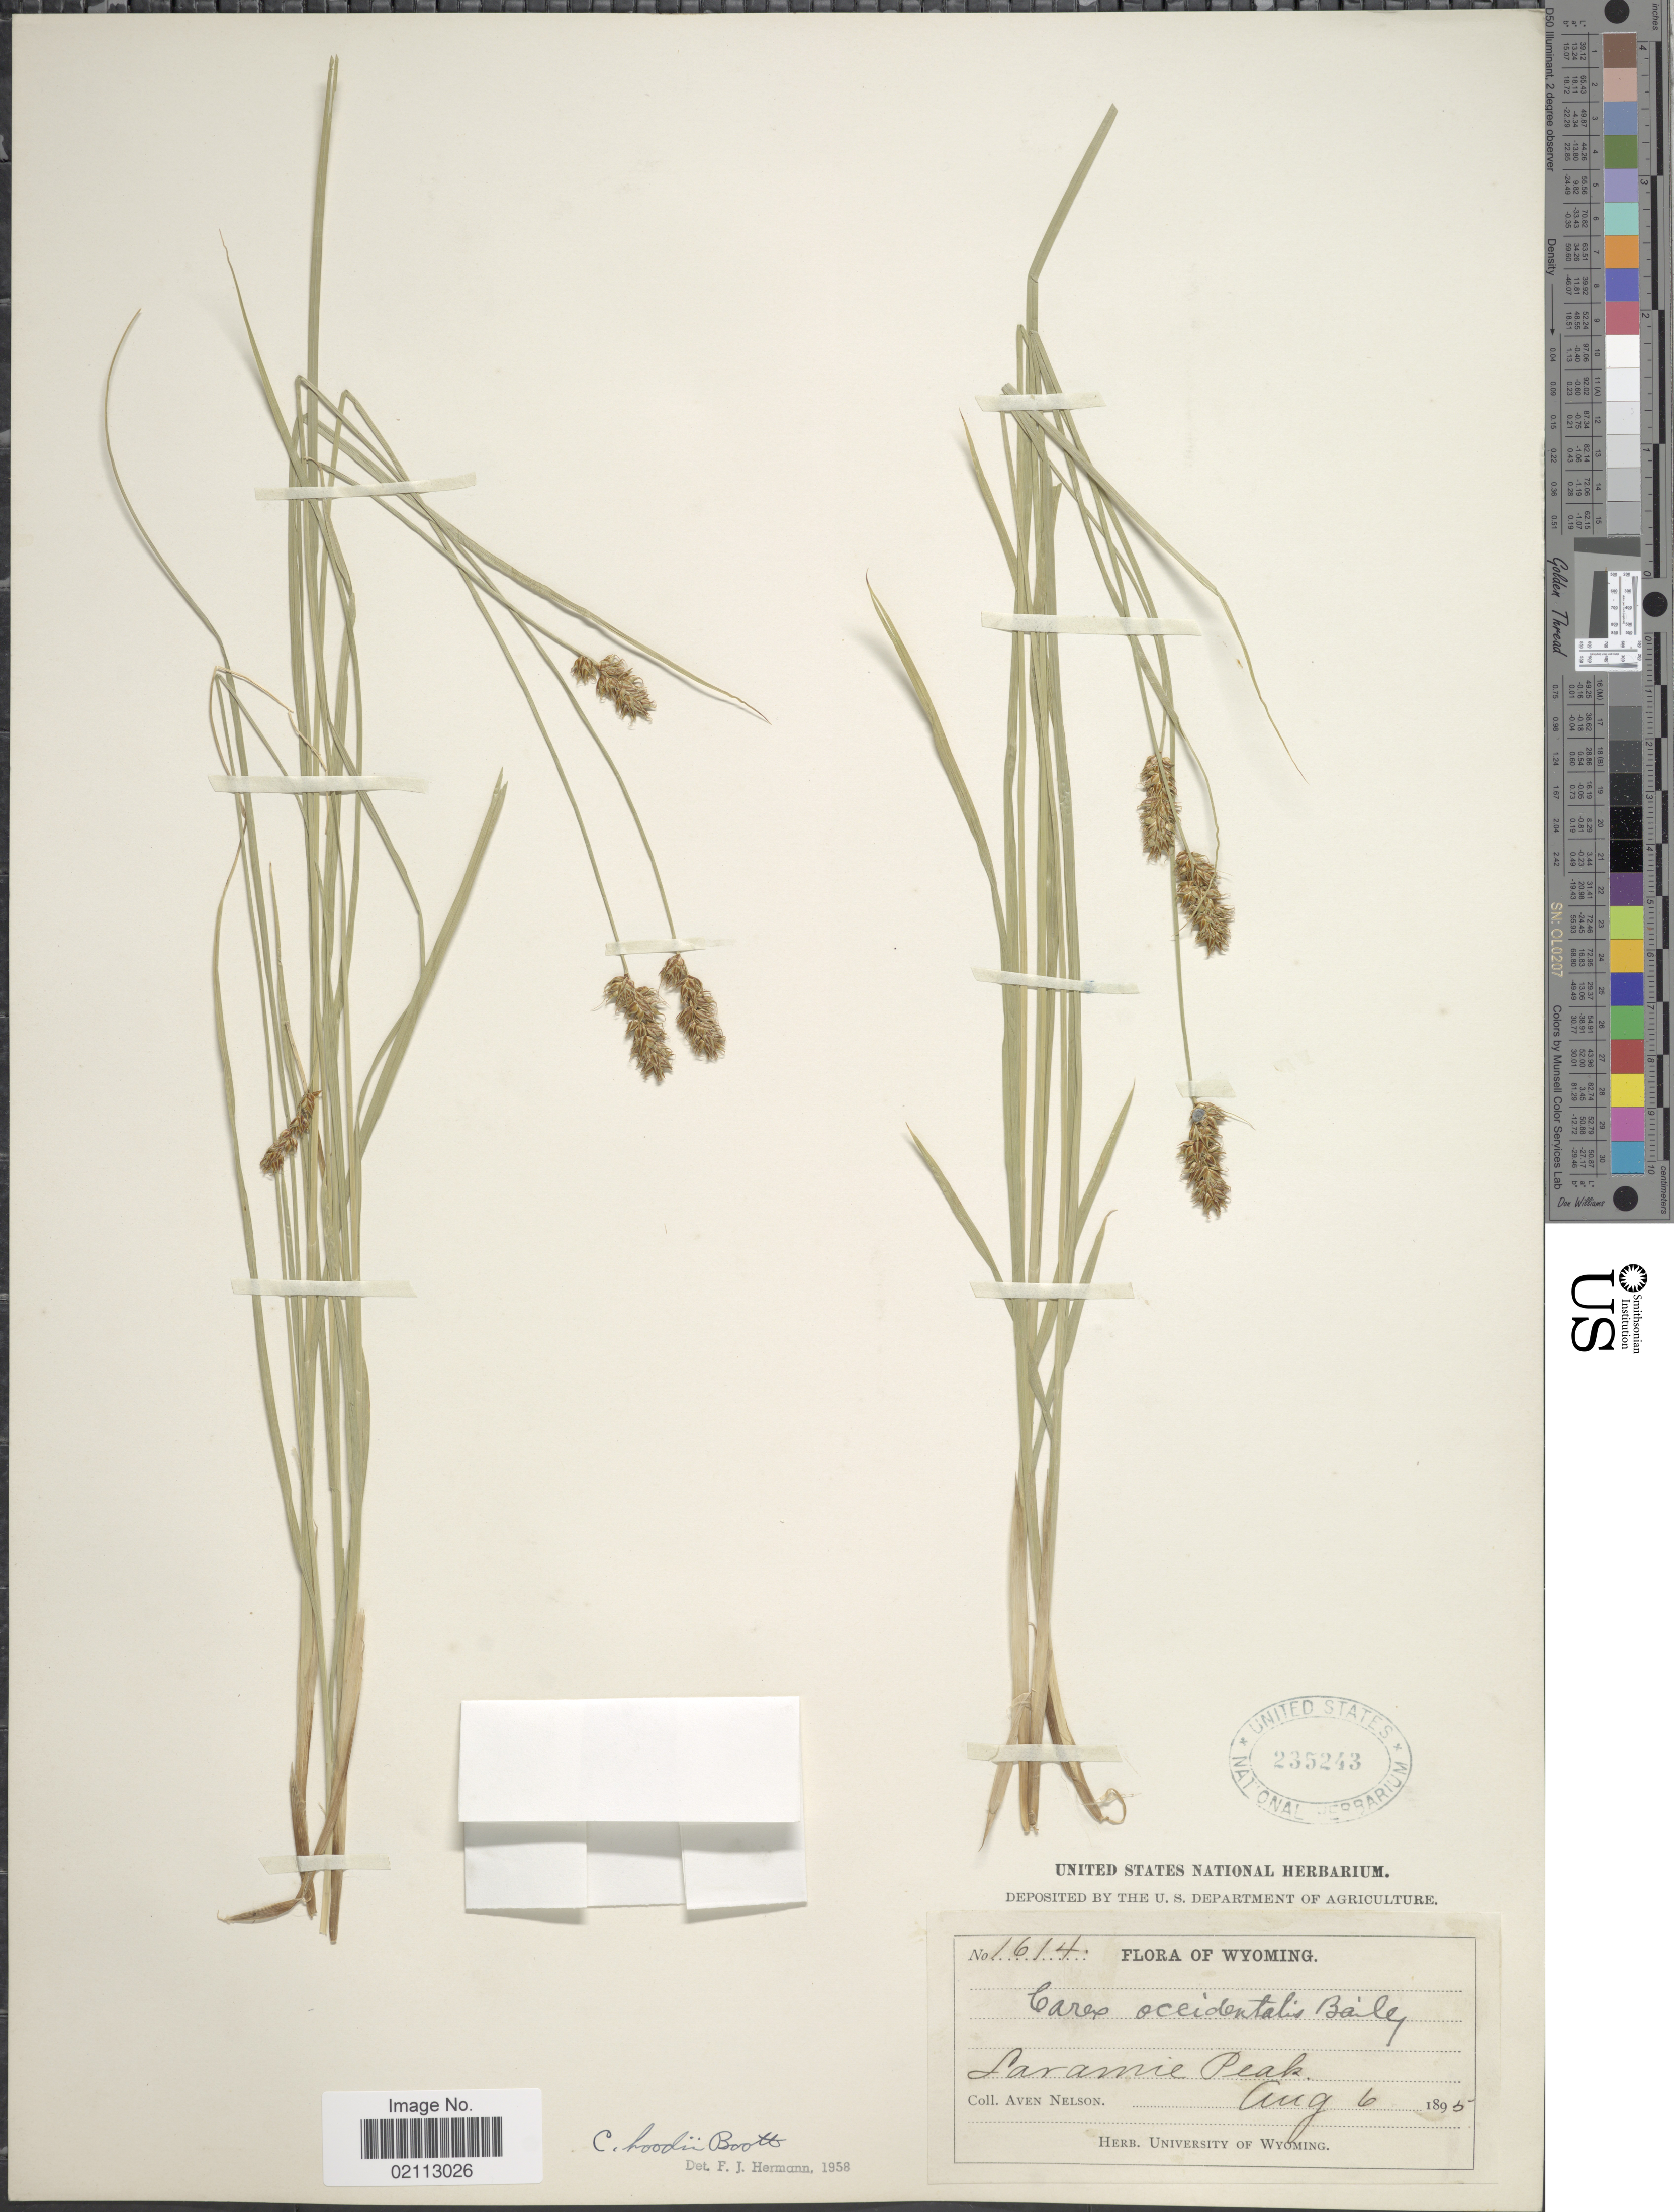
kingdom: Plantae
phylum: Tracheophyta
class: Liliopsida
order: Poales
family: Cyperaceae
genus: Carex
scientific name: Carex hoodii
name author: Boott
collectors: A. Nelson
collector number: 1614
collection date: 1895-08-06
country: United States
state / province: Wyoming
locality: Laramie Peak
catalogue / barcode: US 235243